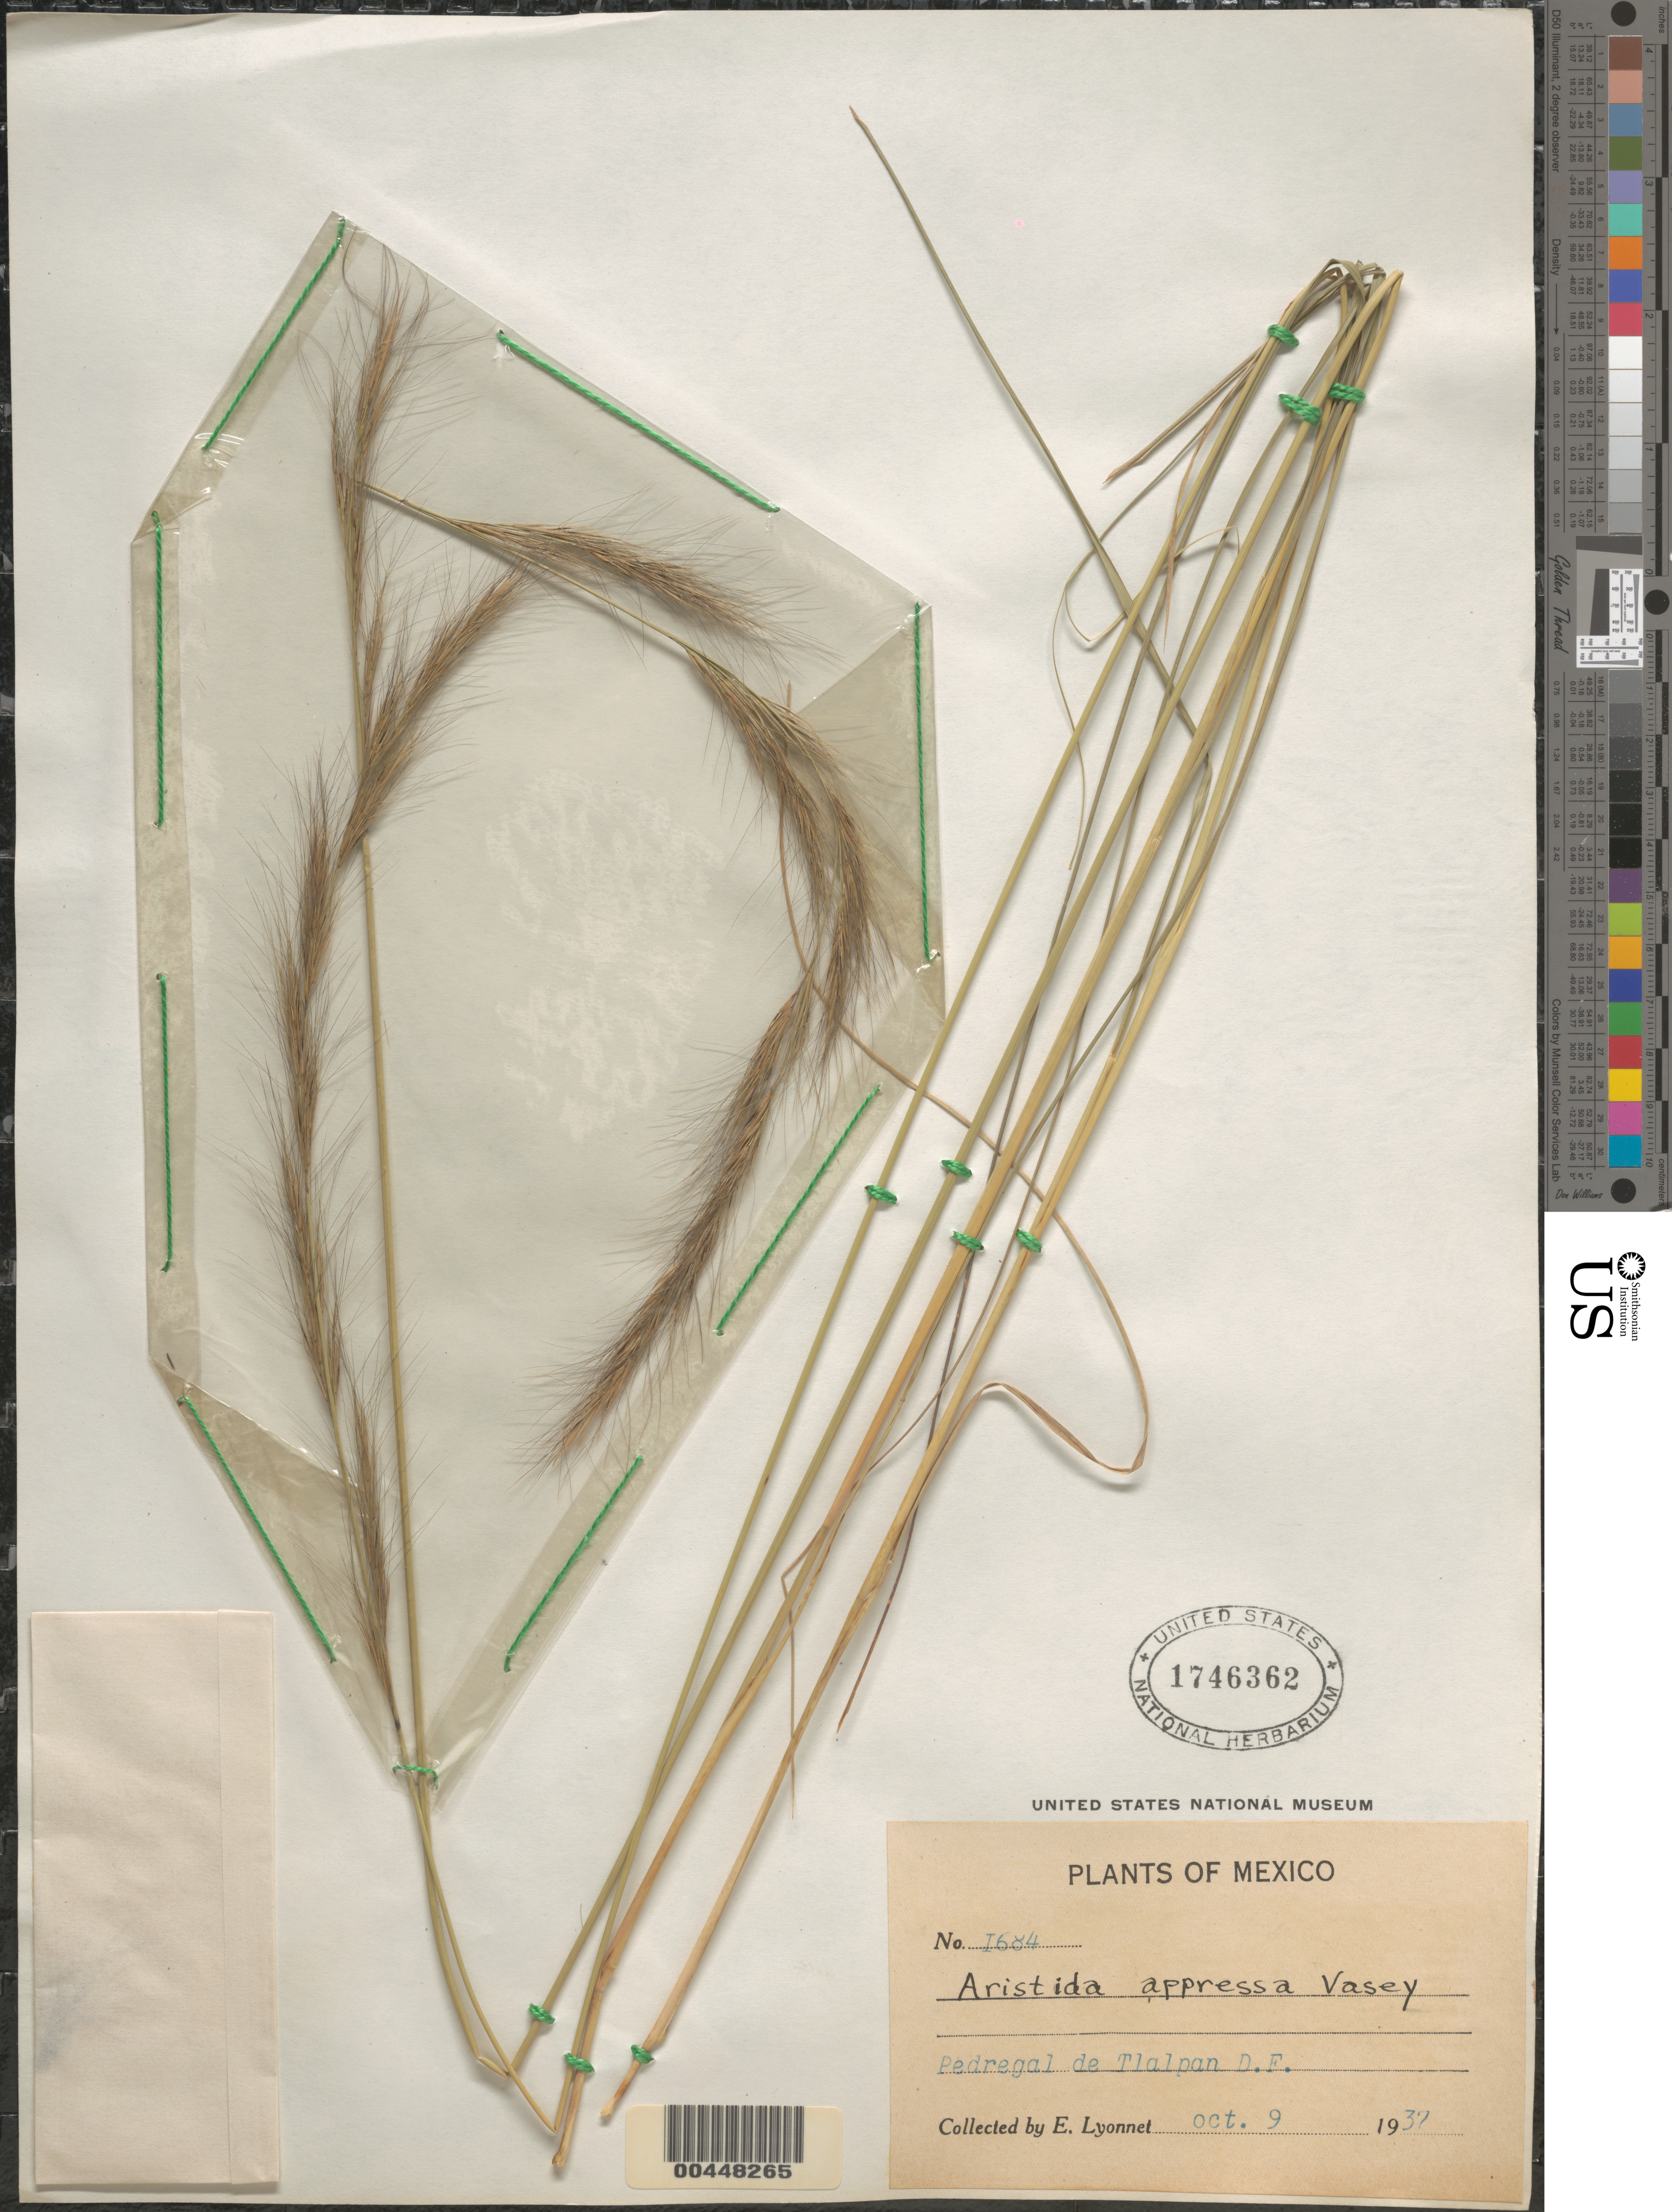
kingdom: Plantae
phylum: Tracheophyta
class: Liliopsida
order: Poales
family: Poaceae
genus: Aristida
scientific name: Aristida appressa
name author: Vasey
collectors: Bro. E. Lyonnet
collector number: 1684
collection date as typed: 9 Oct 1937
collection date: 1937-10-09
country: Mexico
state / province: Distrito Federal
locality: Pedregal de Tlalpan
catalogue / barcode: US 1746362